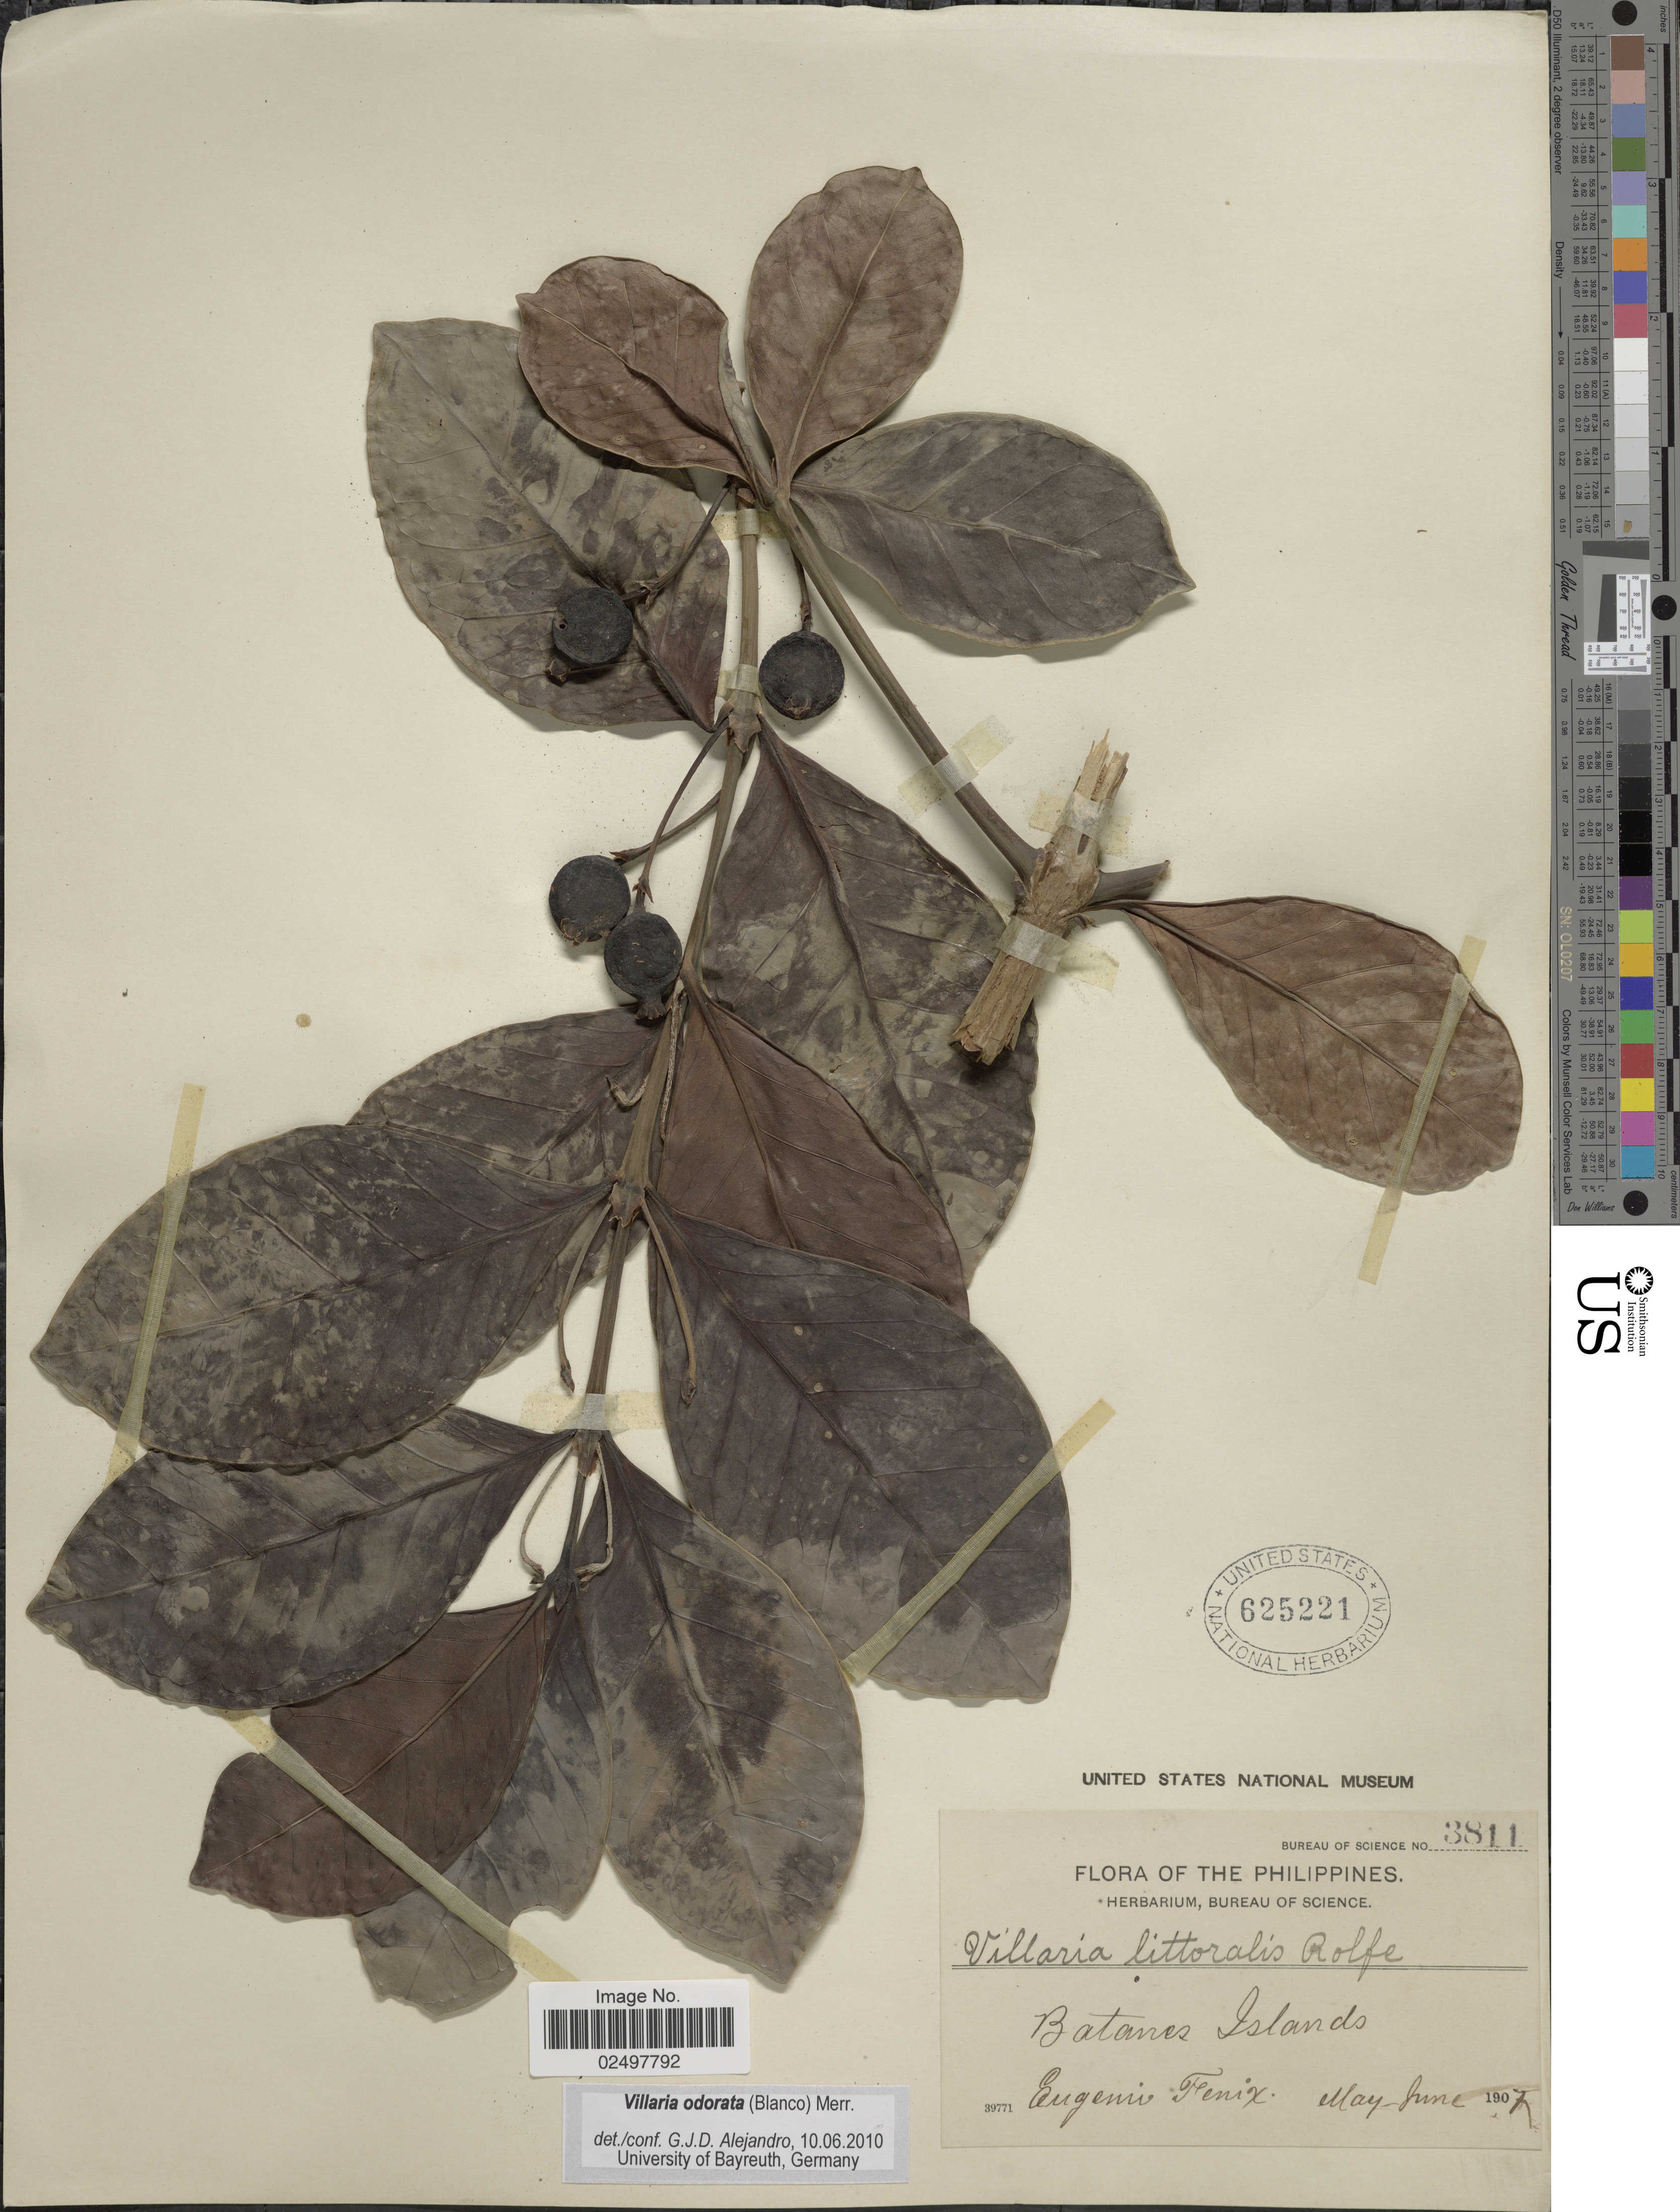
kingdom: Plantae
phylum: Tracheophyta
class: Magnoliopsida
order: Gentianales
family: Rubiaceae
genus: Villaria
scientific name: Villaria odorata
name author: (Blanco) Merr.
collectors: E. Fénix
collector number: Bureau of Science 3811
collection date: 1907-05/1907-06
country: Philippines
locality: Batanes Islands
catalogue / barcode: US 625221